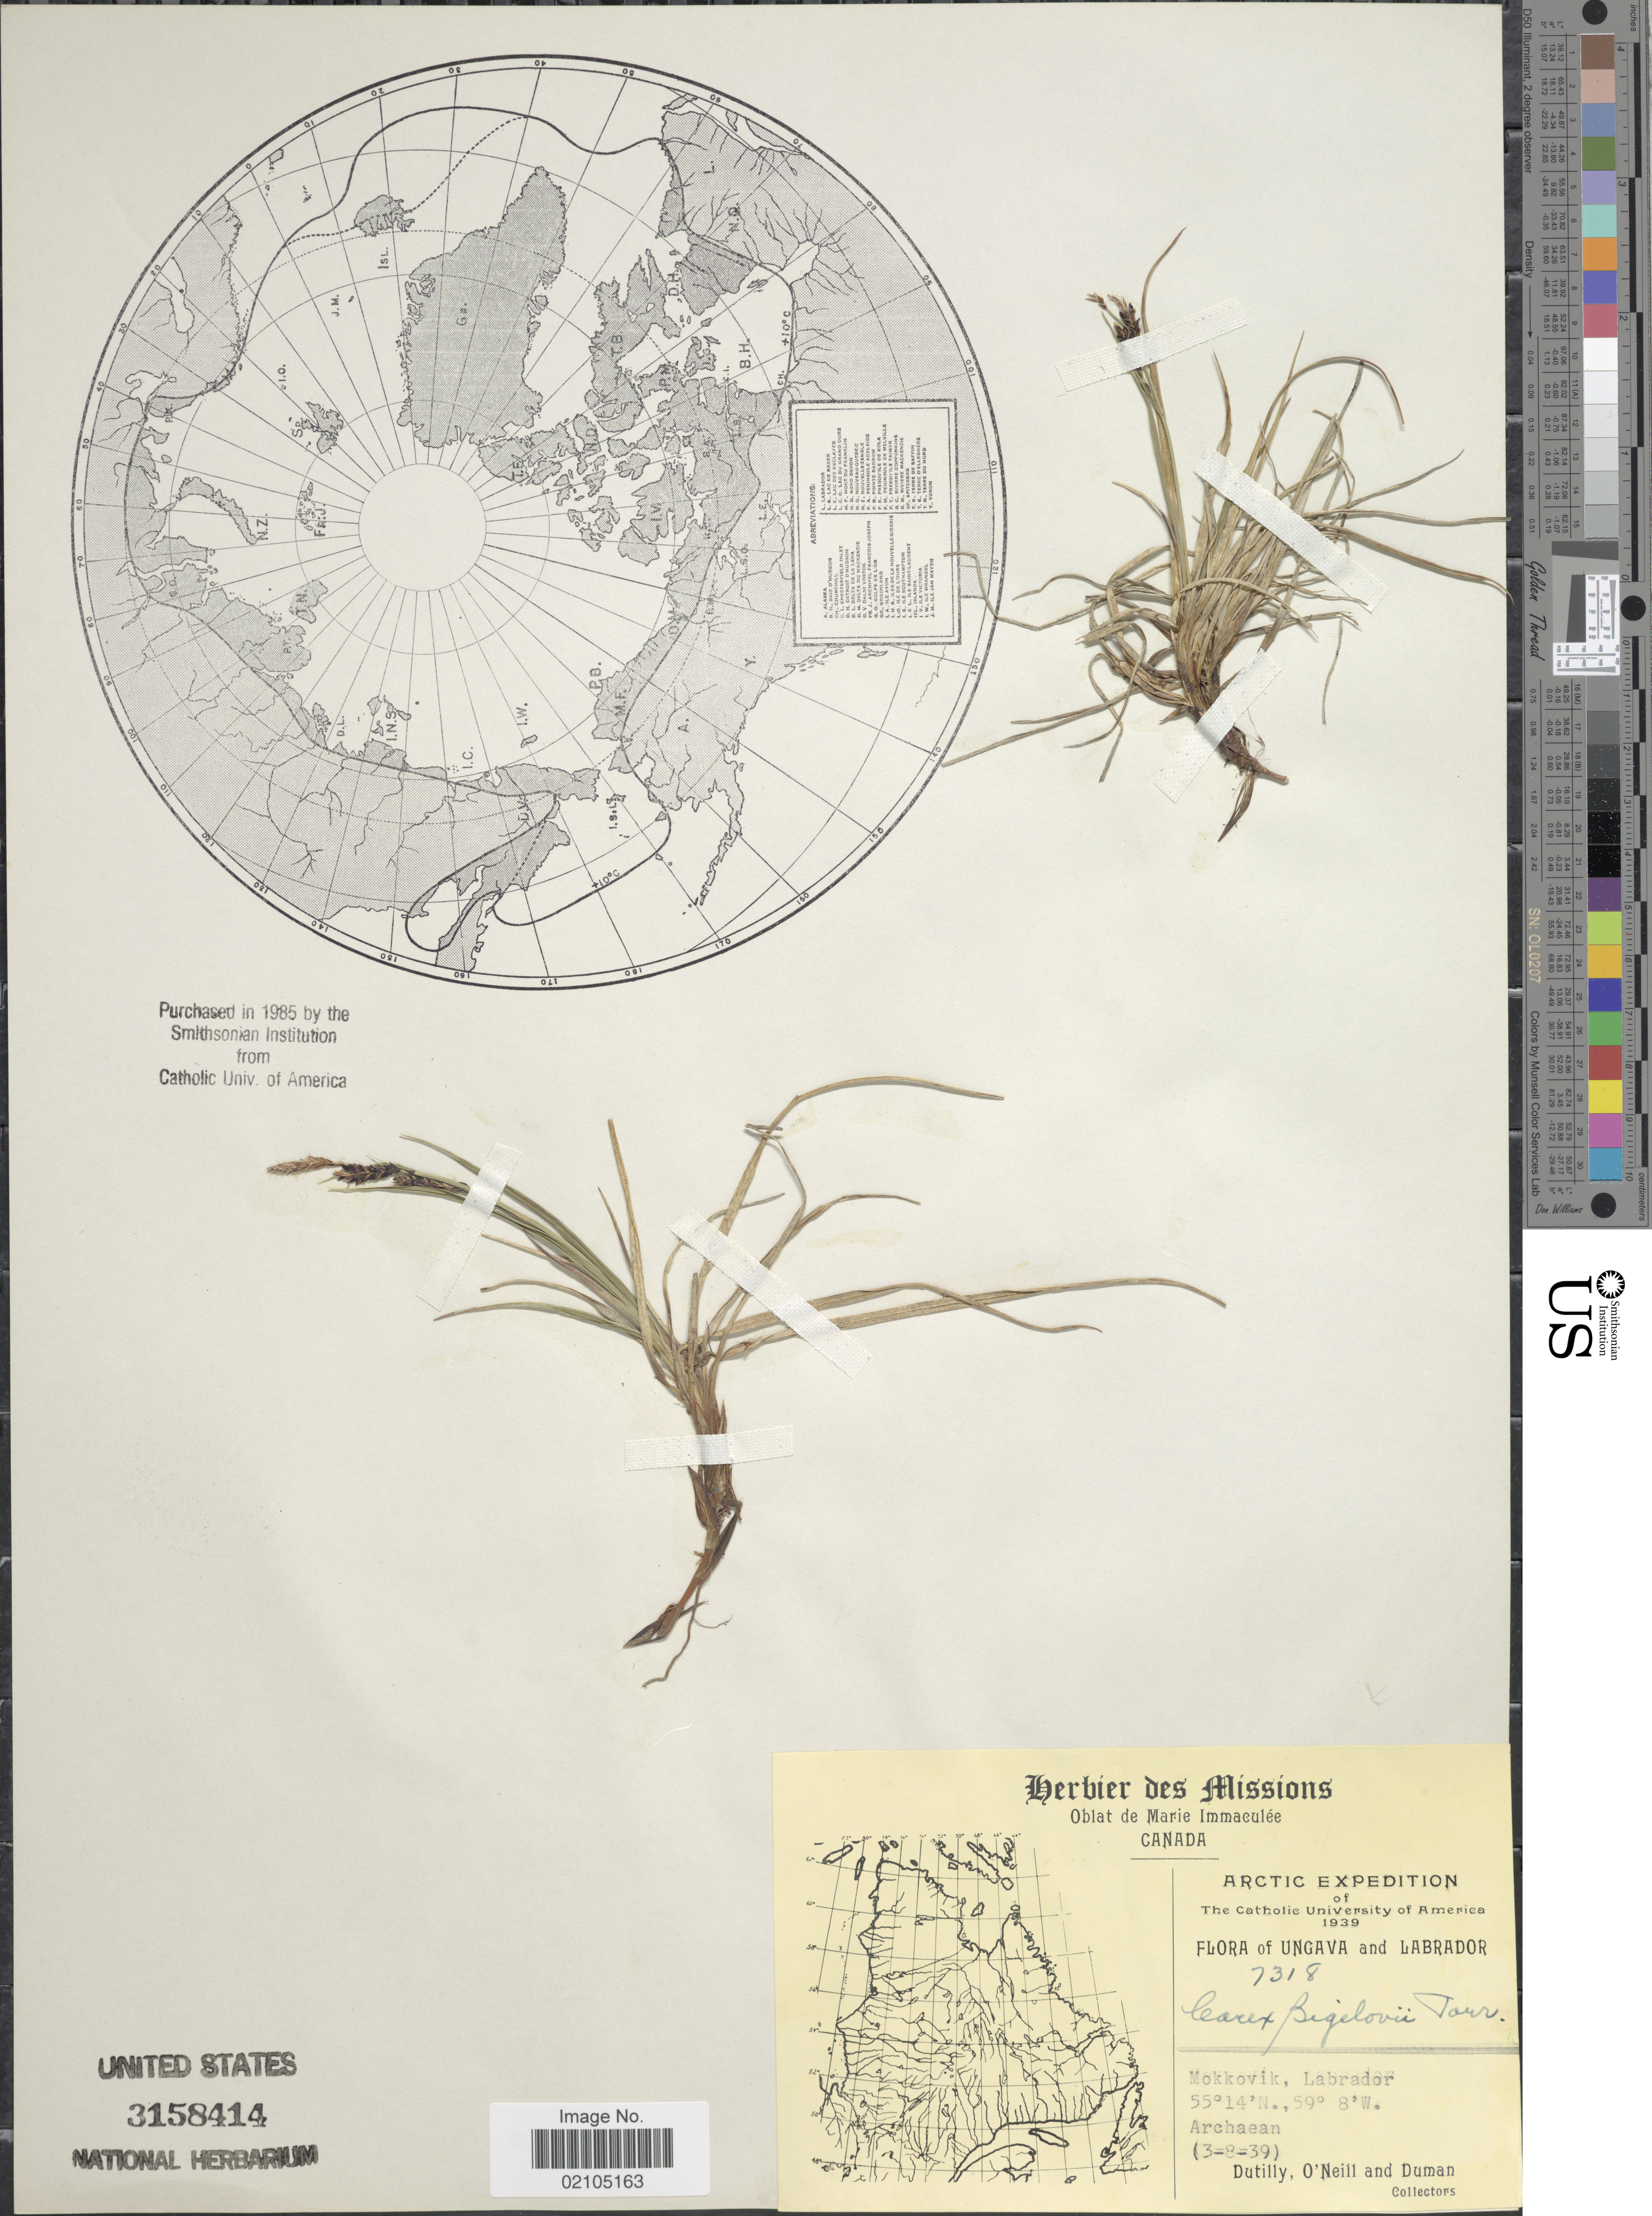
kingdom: Plantae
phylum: Tracheophyta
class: Liliopsida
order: Poales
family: Cyperaceae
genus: Carex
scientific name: Carex bigelowii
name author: Torr. ex Schwein.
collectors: -. Dutilly, -. O'Neill & -. Duman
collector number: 7318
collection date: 1939-08-03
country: Canada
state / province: Newfoundland and Labrador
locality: Mokkovik, Labrador. Archean. Arctic.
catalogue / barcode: US 3158414